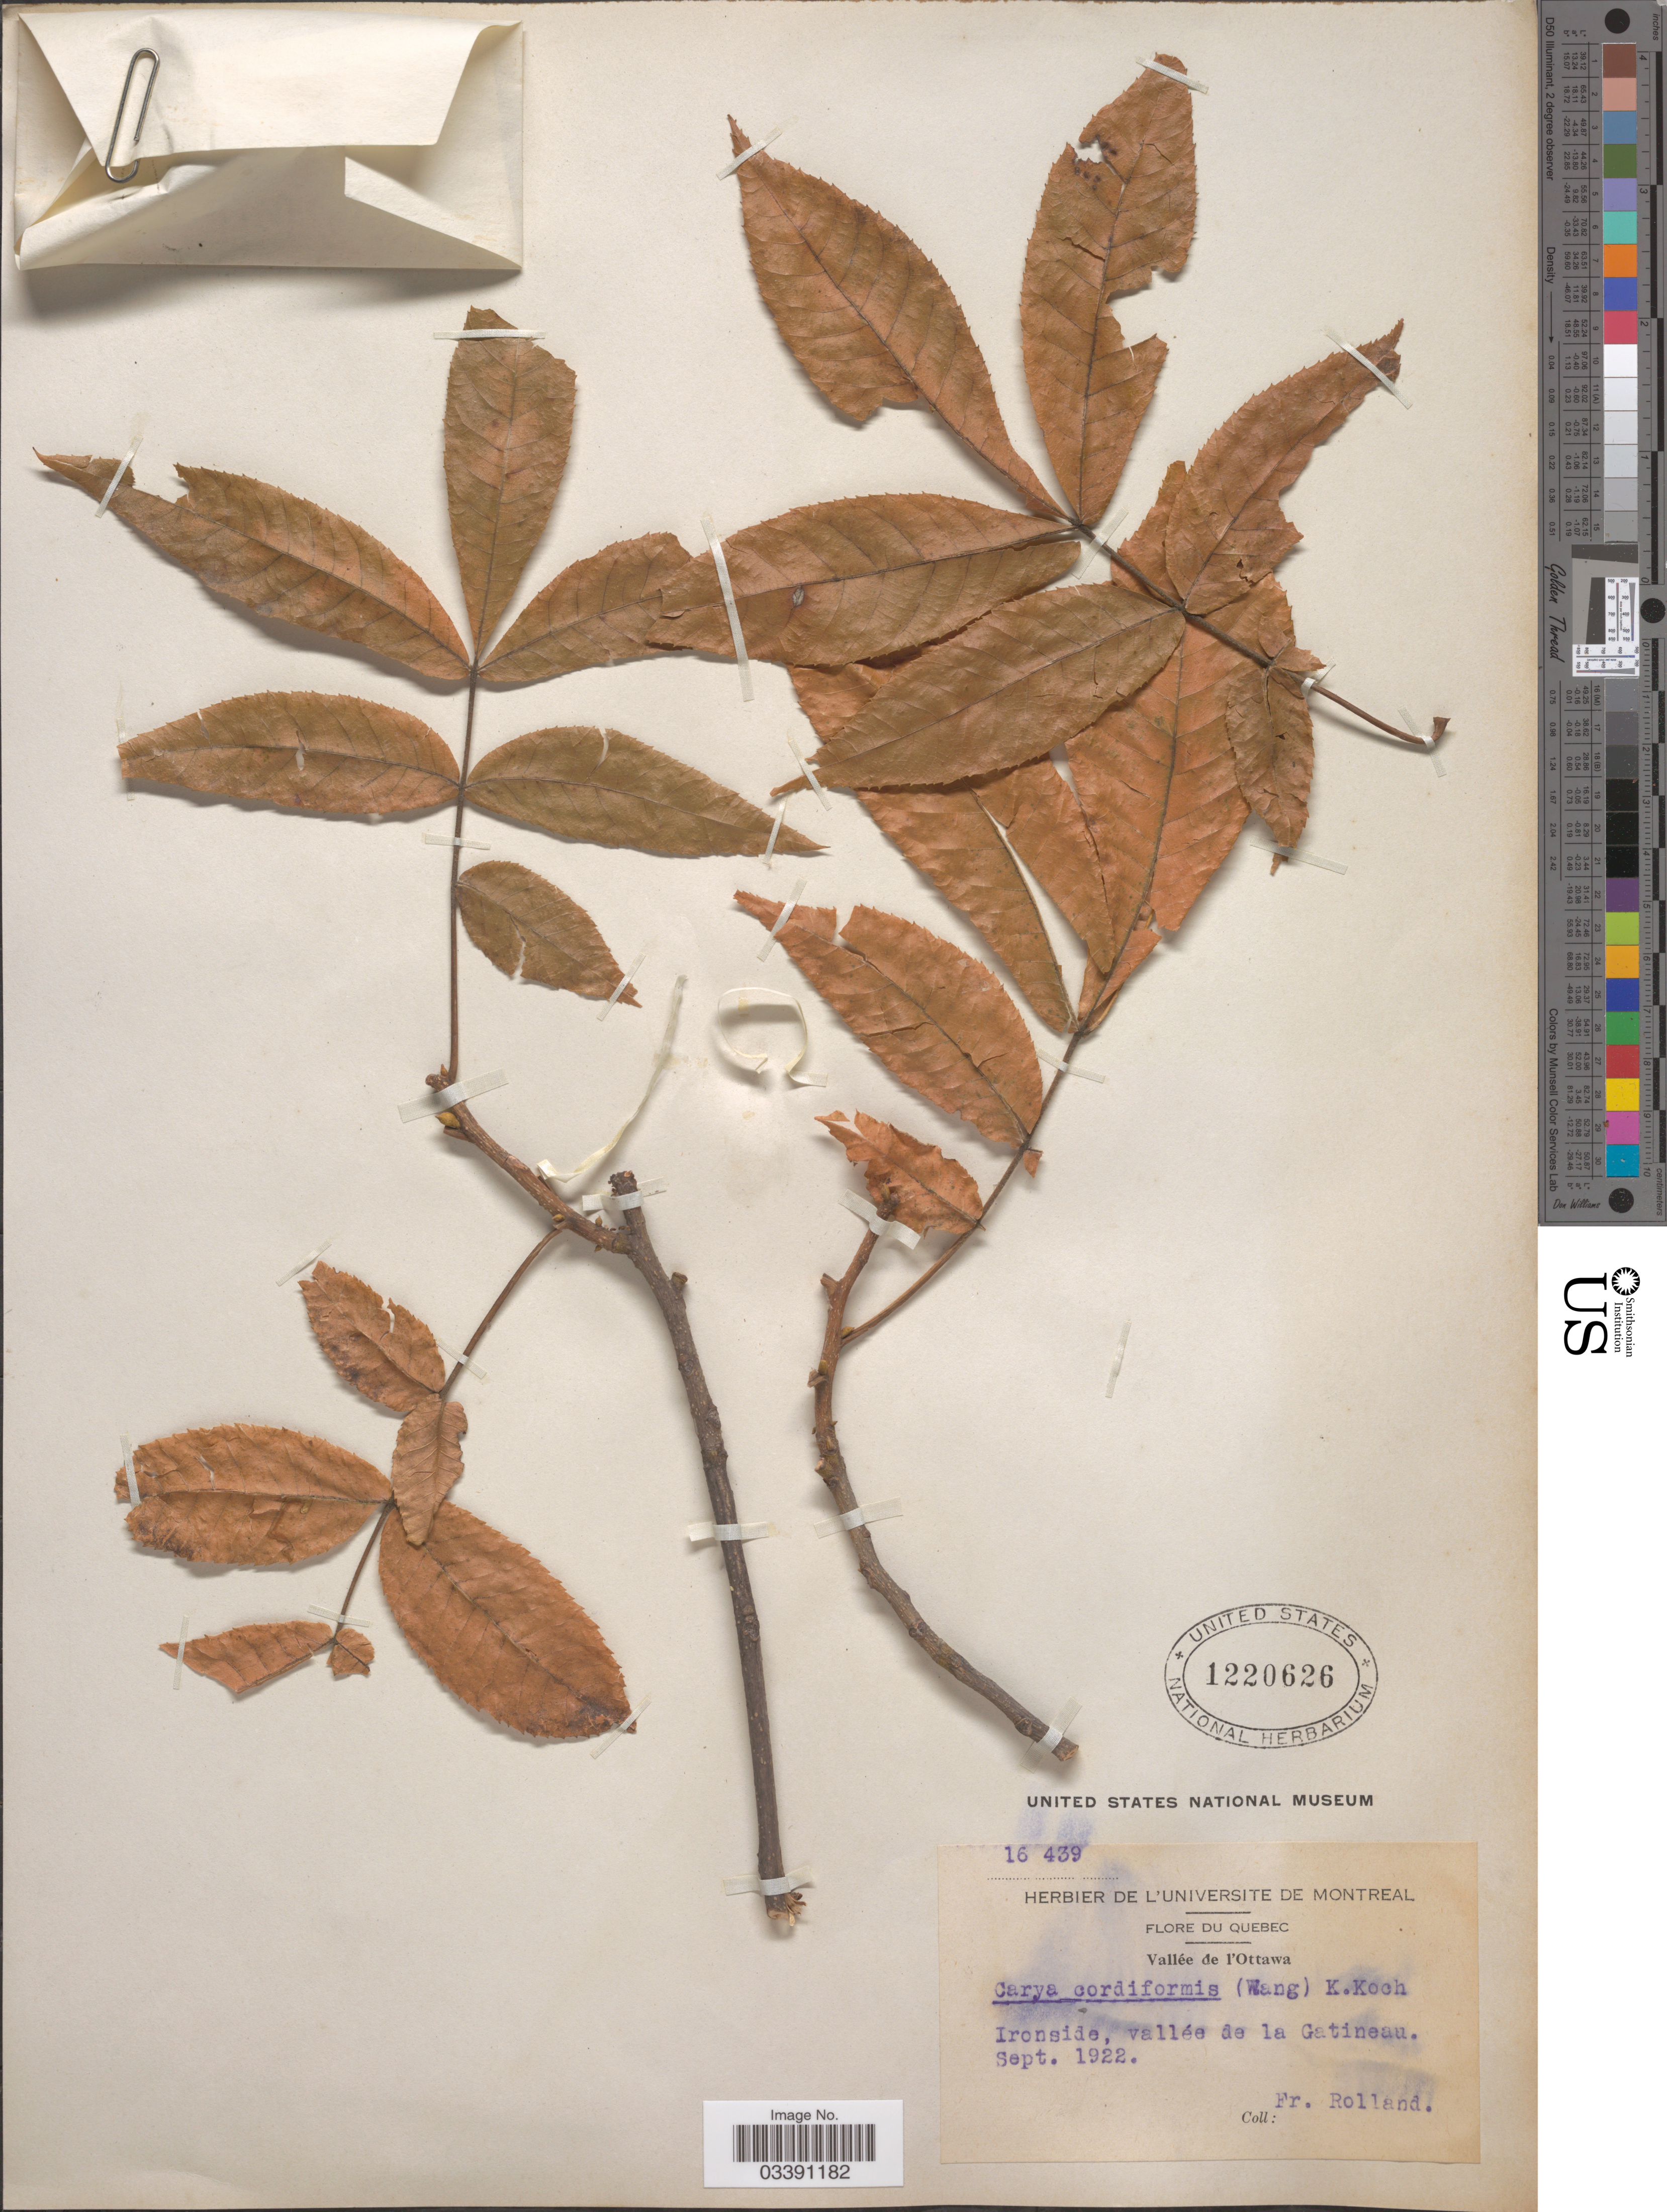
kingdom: Plantae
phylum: Tracheophyta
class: Magnoliopsida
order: Fagales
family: Juglandaceae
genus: Carya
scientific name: Carya cordiformis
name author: (Wangenh.) K. Koch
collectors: F. Rolland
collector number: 16439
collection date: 1922-09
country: Canada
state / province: Quebec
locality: Vallée de l'Ottawa. Ironside, vallée de la Gatineau.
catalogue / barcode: US 1220626